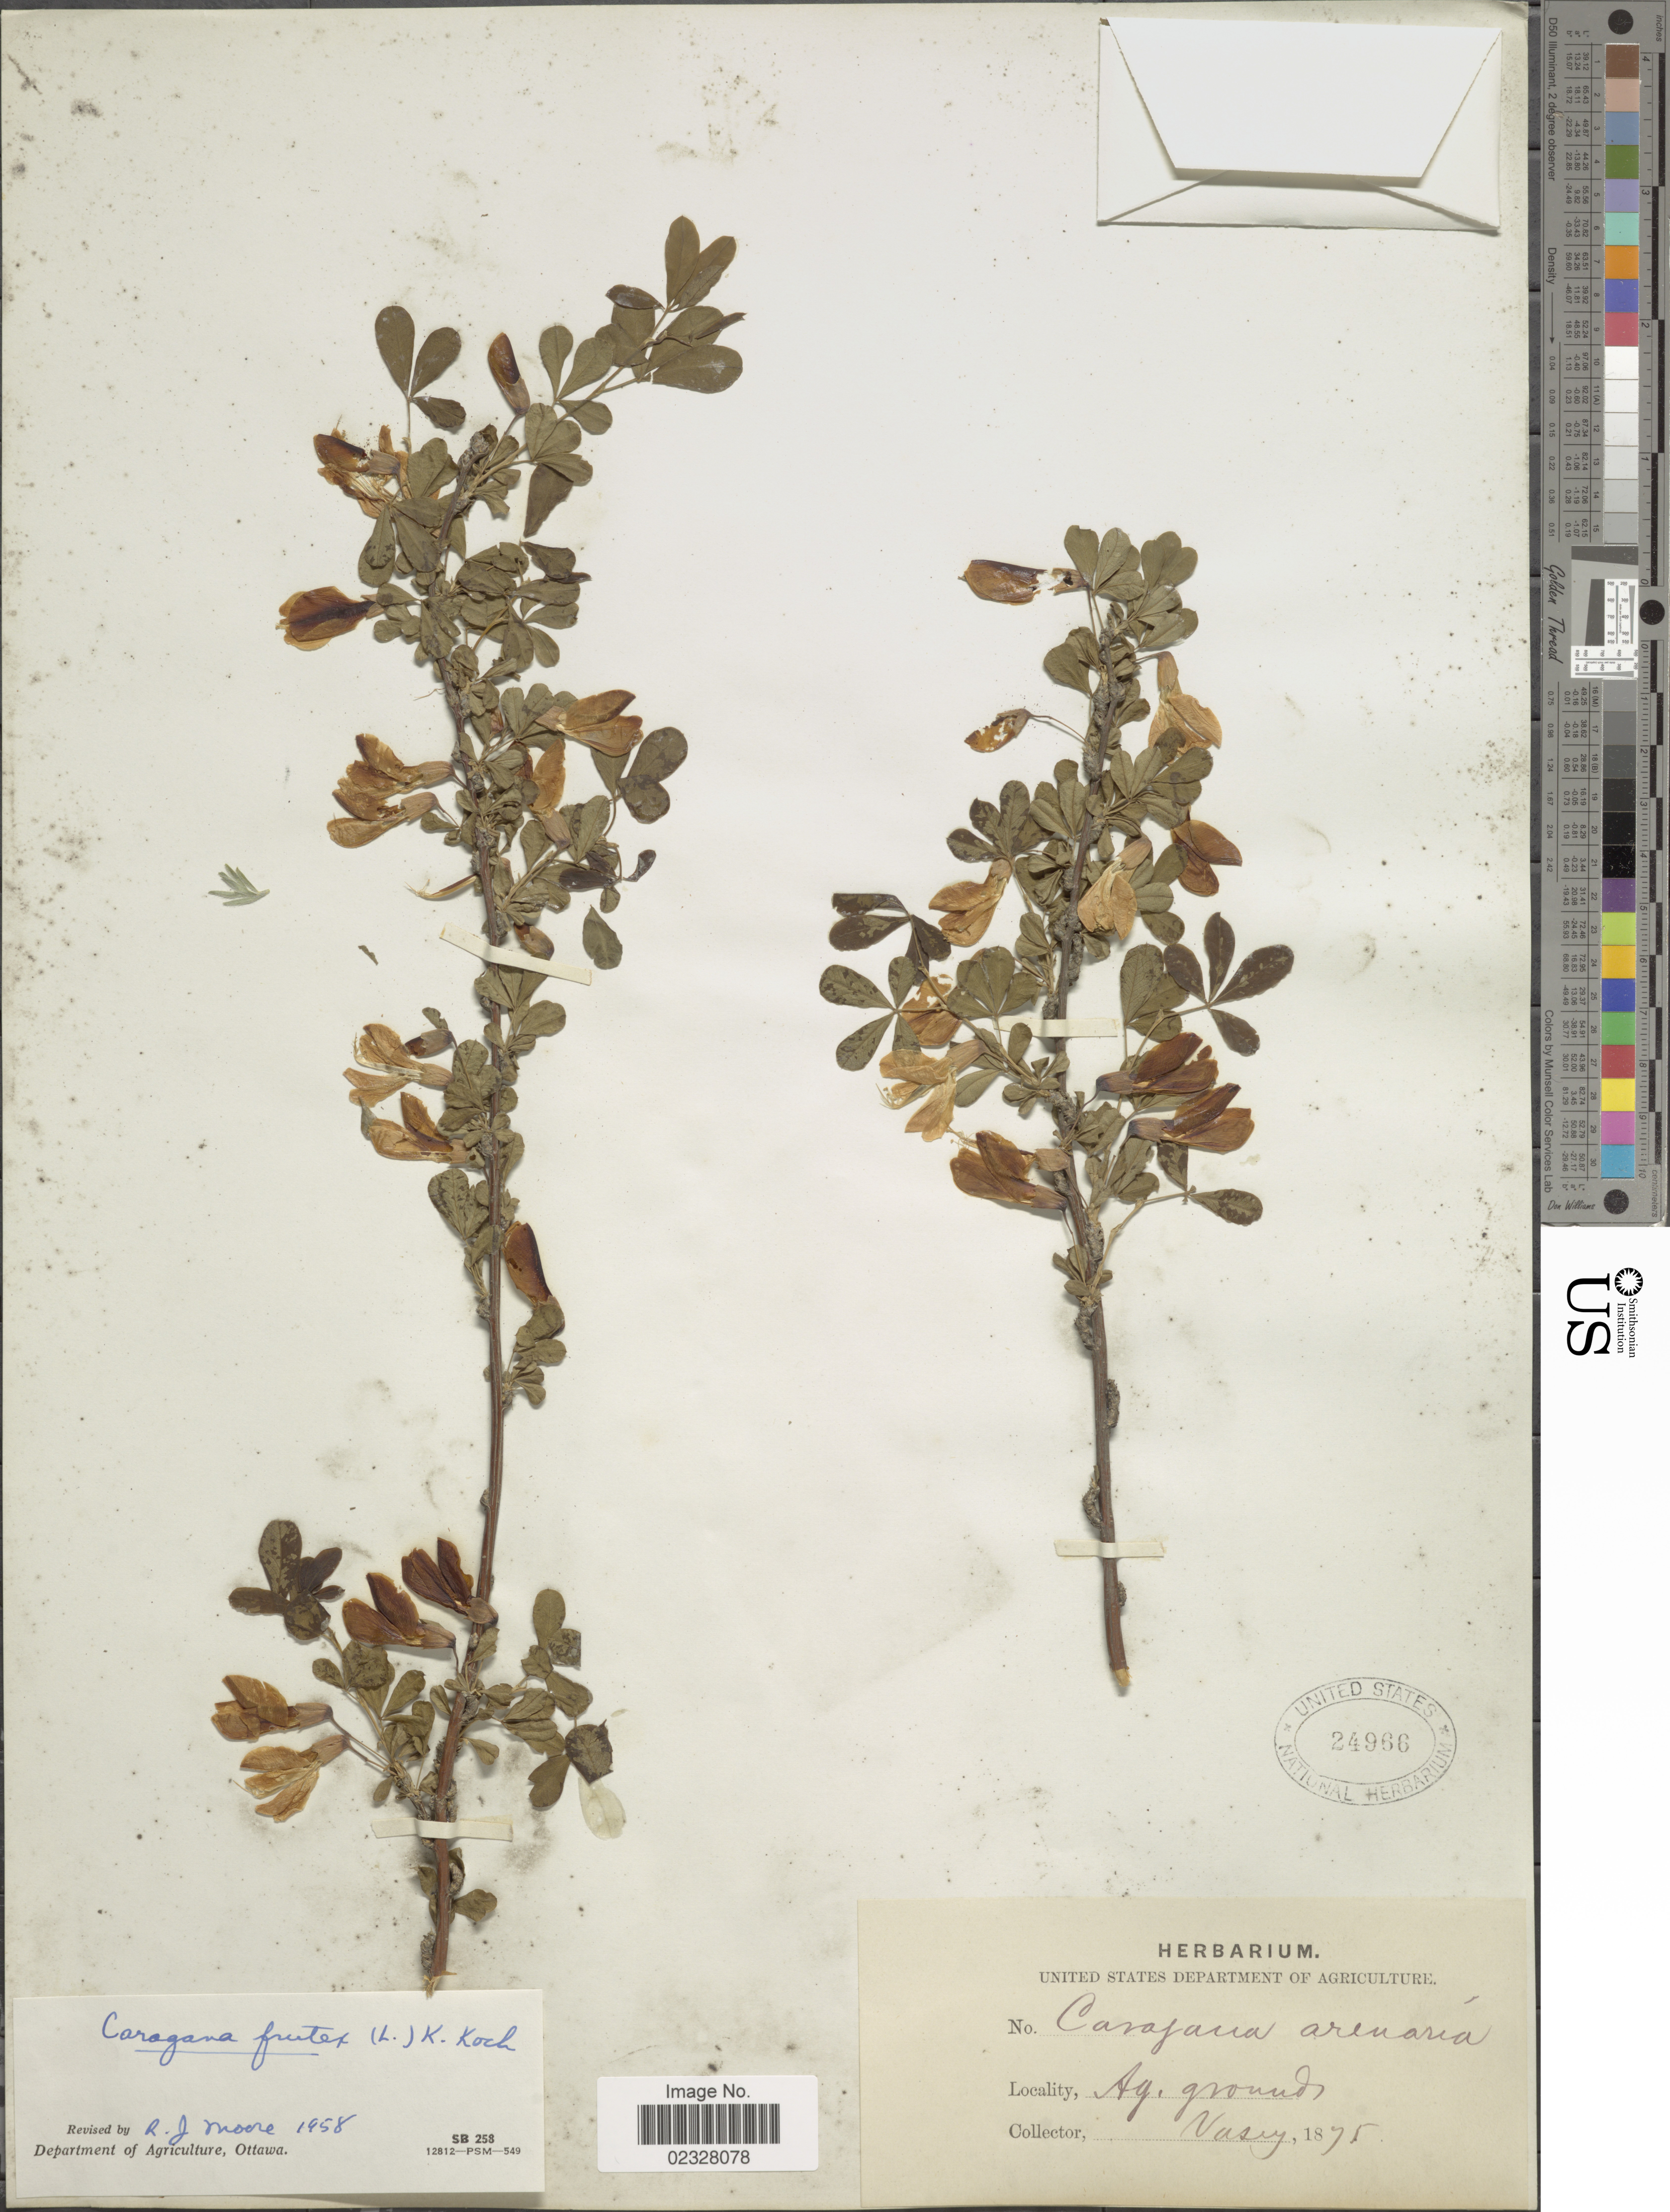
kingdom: Plantae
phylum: Tracheophyta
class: Magnoliopsida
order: Fabales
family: Fabaceae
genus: Caragana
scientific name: Caragana frutex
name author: (L.) K. Koch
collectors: Vasey, --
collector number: s,n,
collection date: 1875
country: United States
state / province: District of Columbia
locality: Ag. grounds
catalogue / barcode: US 24966